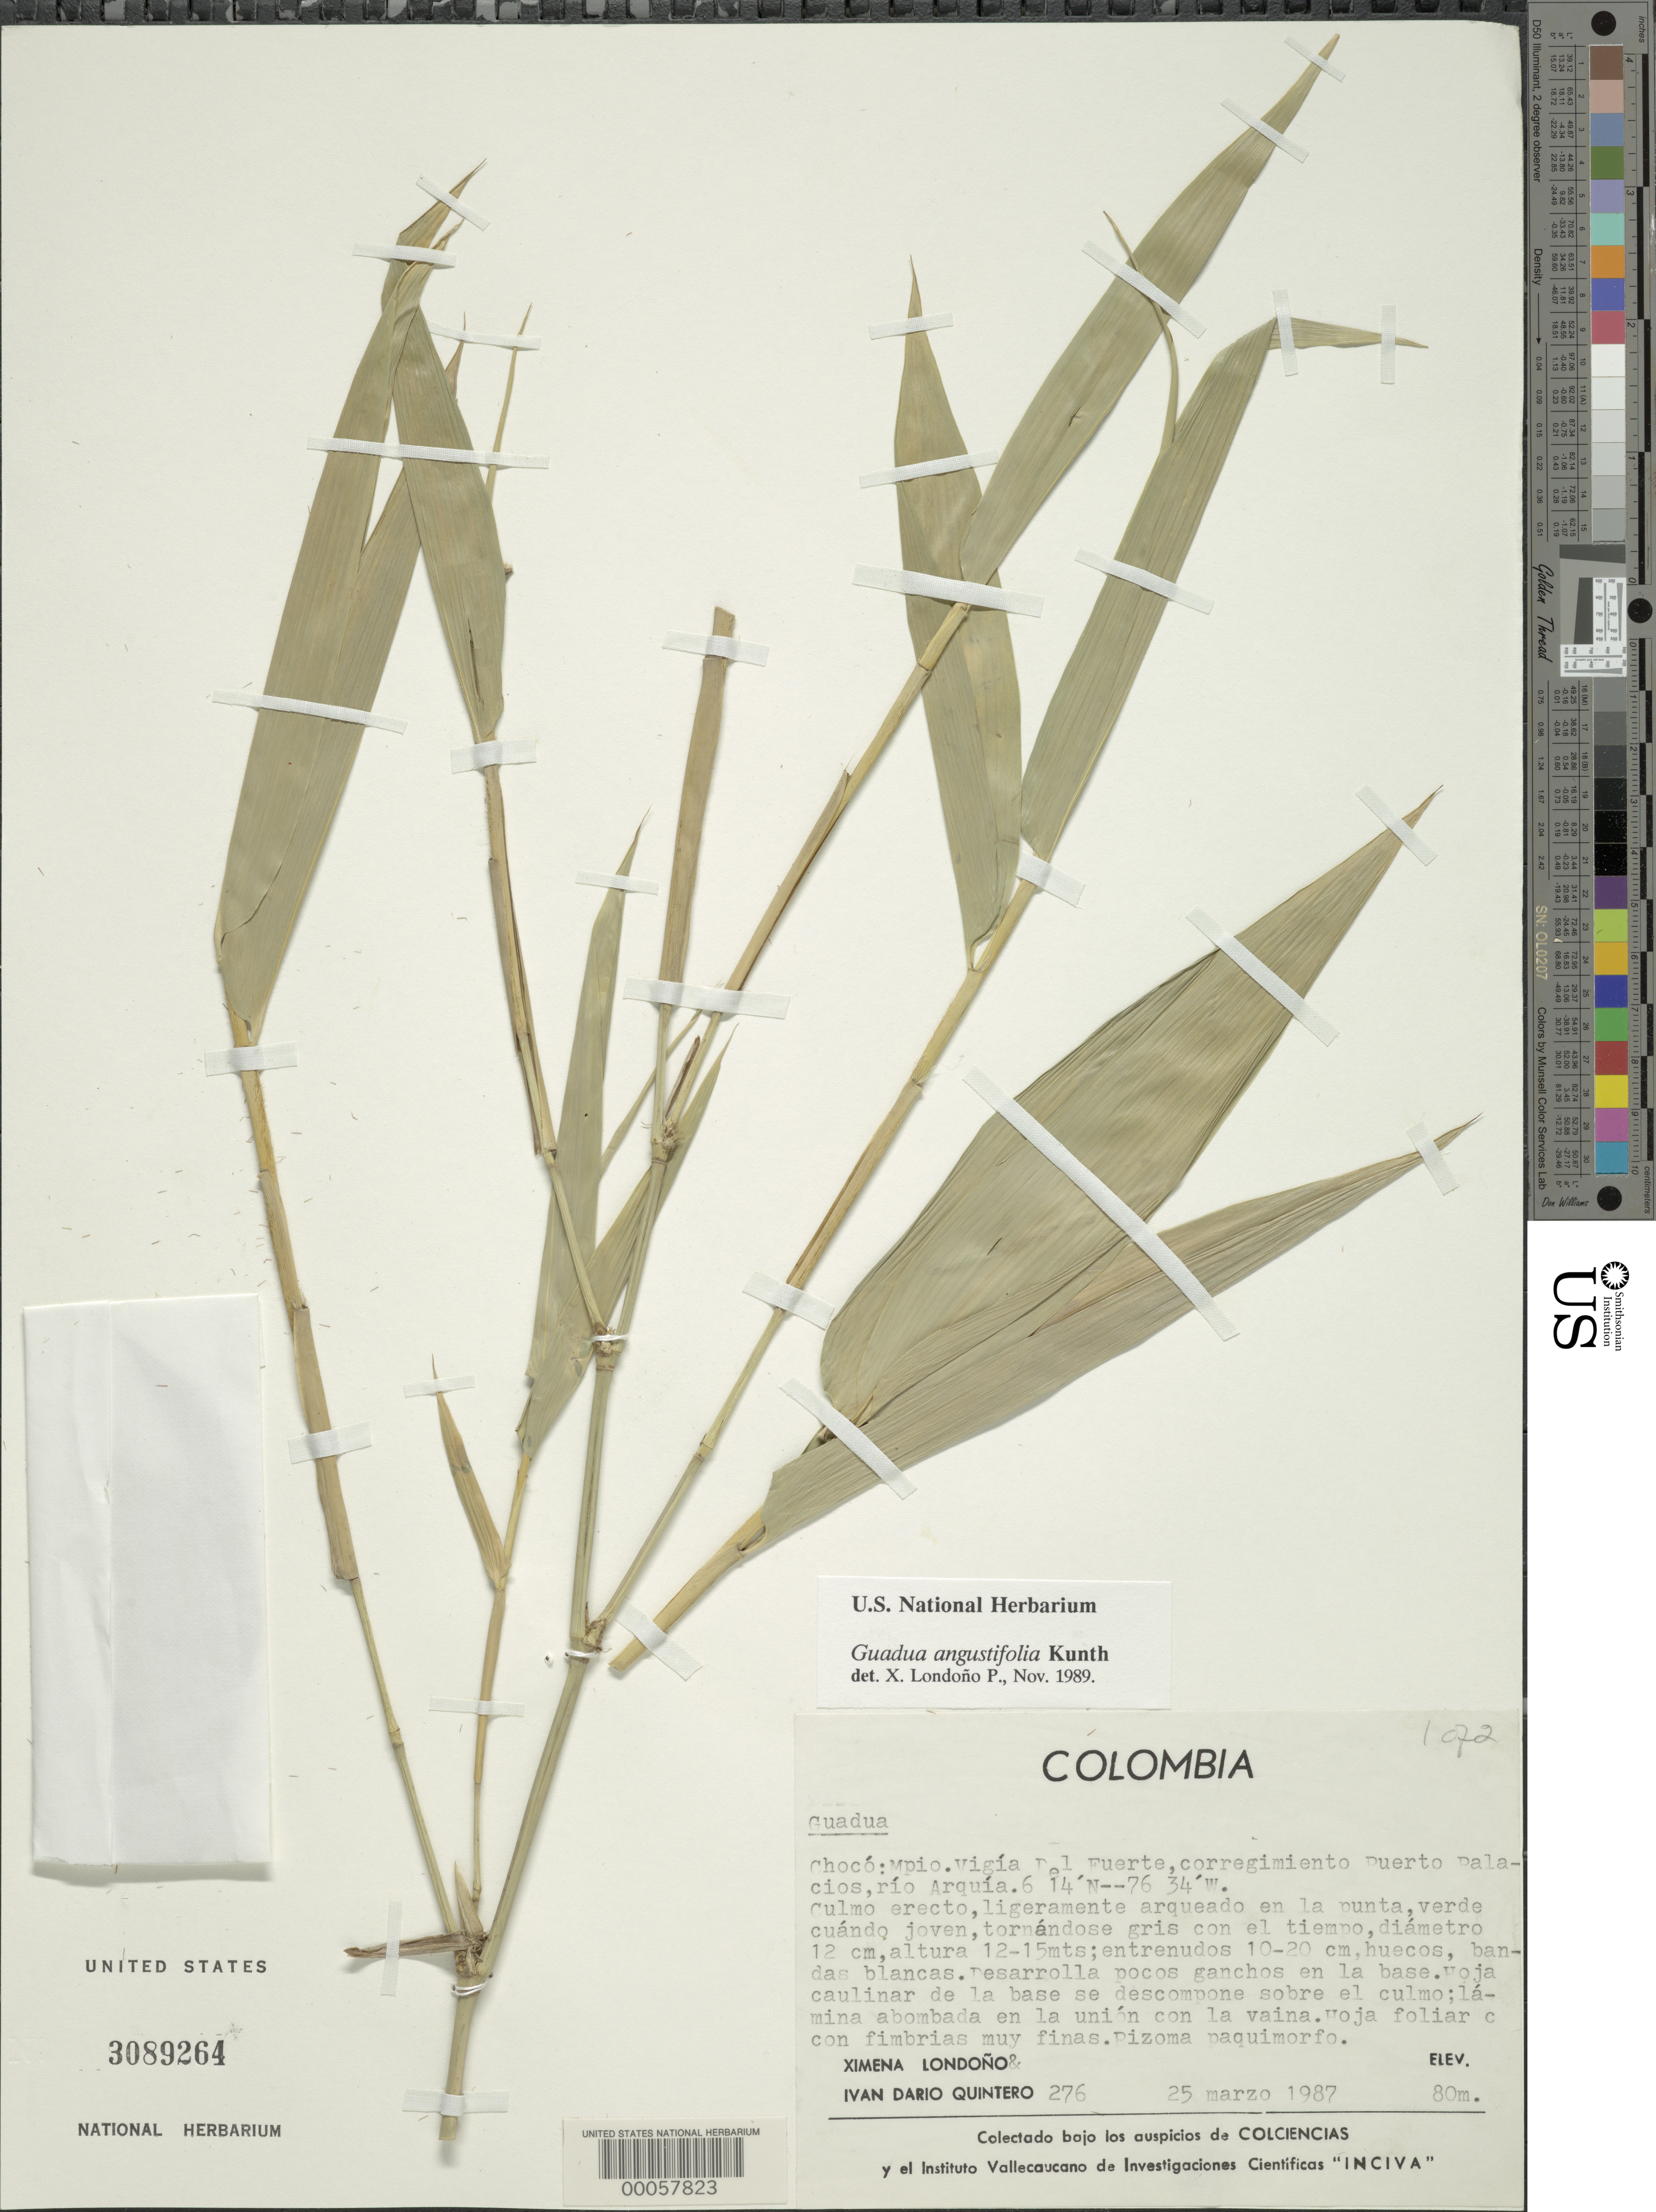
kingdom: Plantae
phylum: Tracheophyta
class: Liliopsida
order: Poales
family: Poaceae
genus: Guadua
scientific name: Guadua angustifolia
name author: Kunth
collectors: X. Londoño & I. Quintero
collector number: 276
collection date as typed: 25 Mar 1987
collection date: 1987-03-25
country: Colombia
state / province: Chocó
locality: Vigia del Fuerta Mun. (?), Puerto Palacios Correg., Rio Arquia. [Vigía del Fuerte is in Antioquia.]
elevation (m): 80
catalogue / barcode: US 3089264